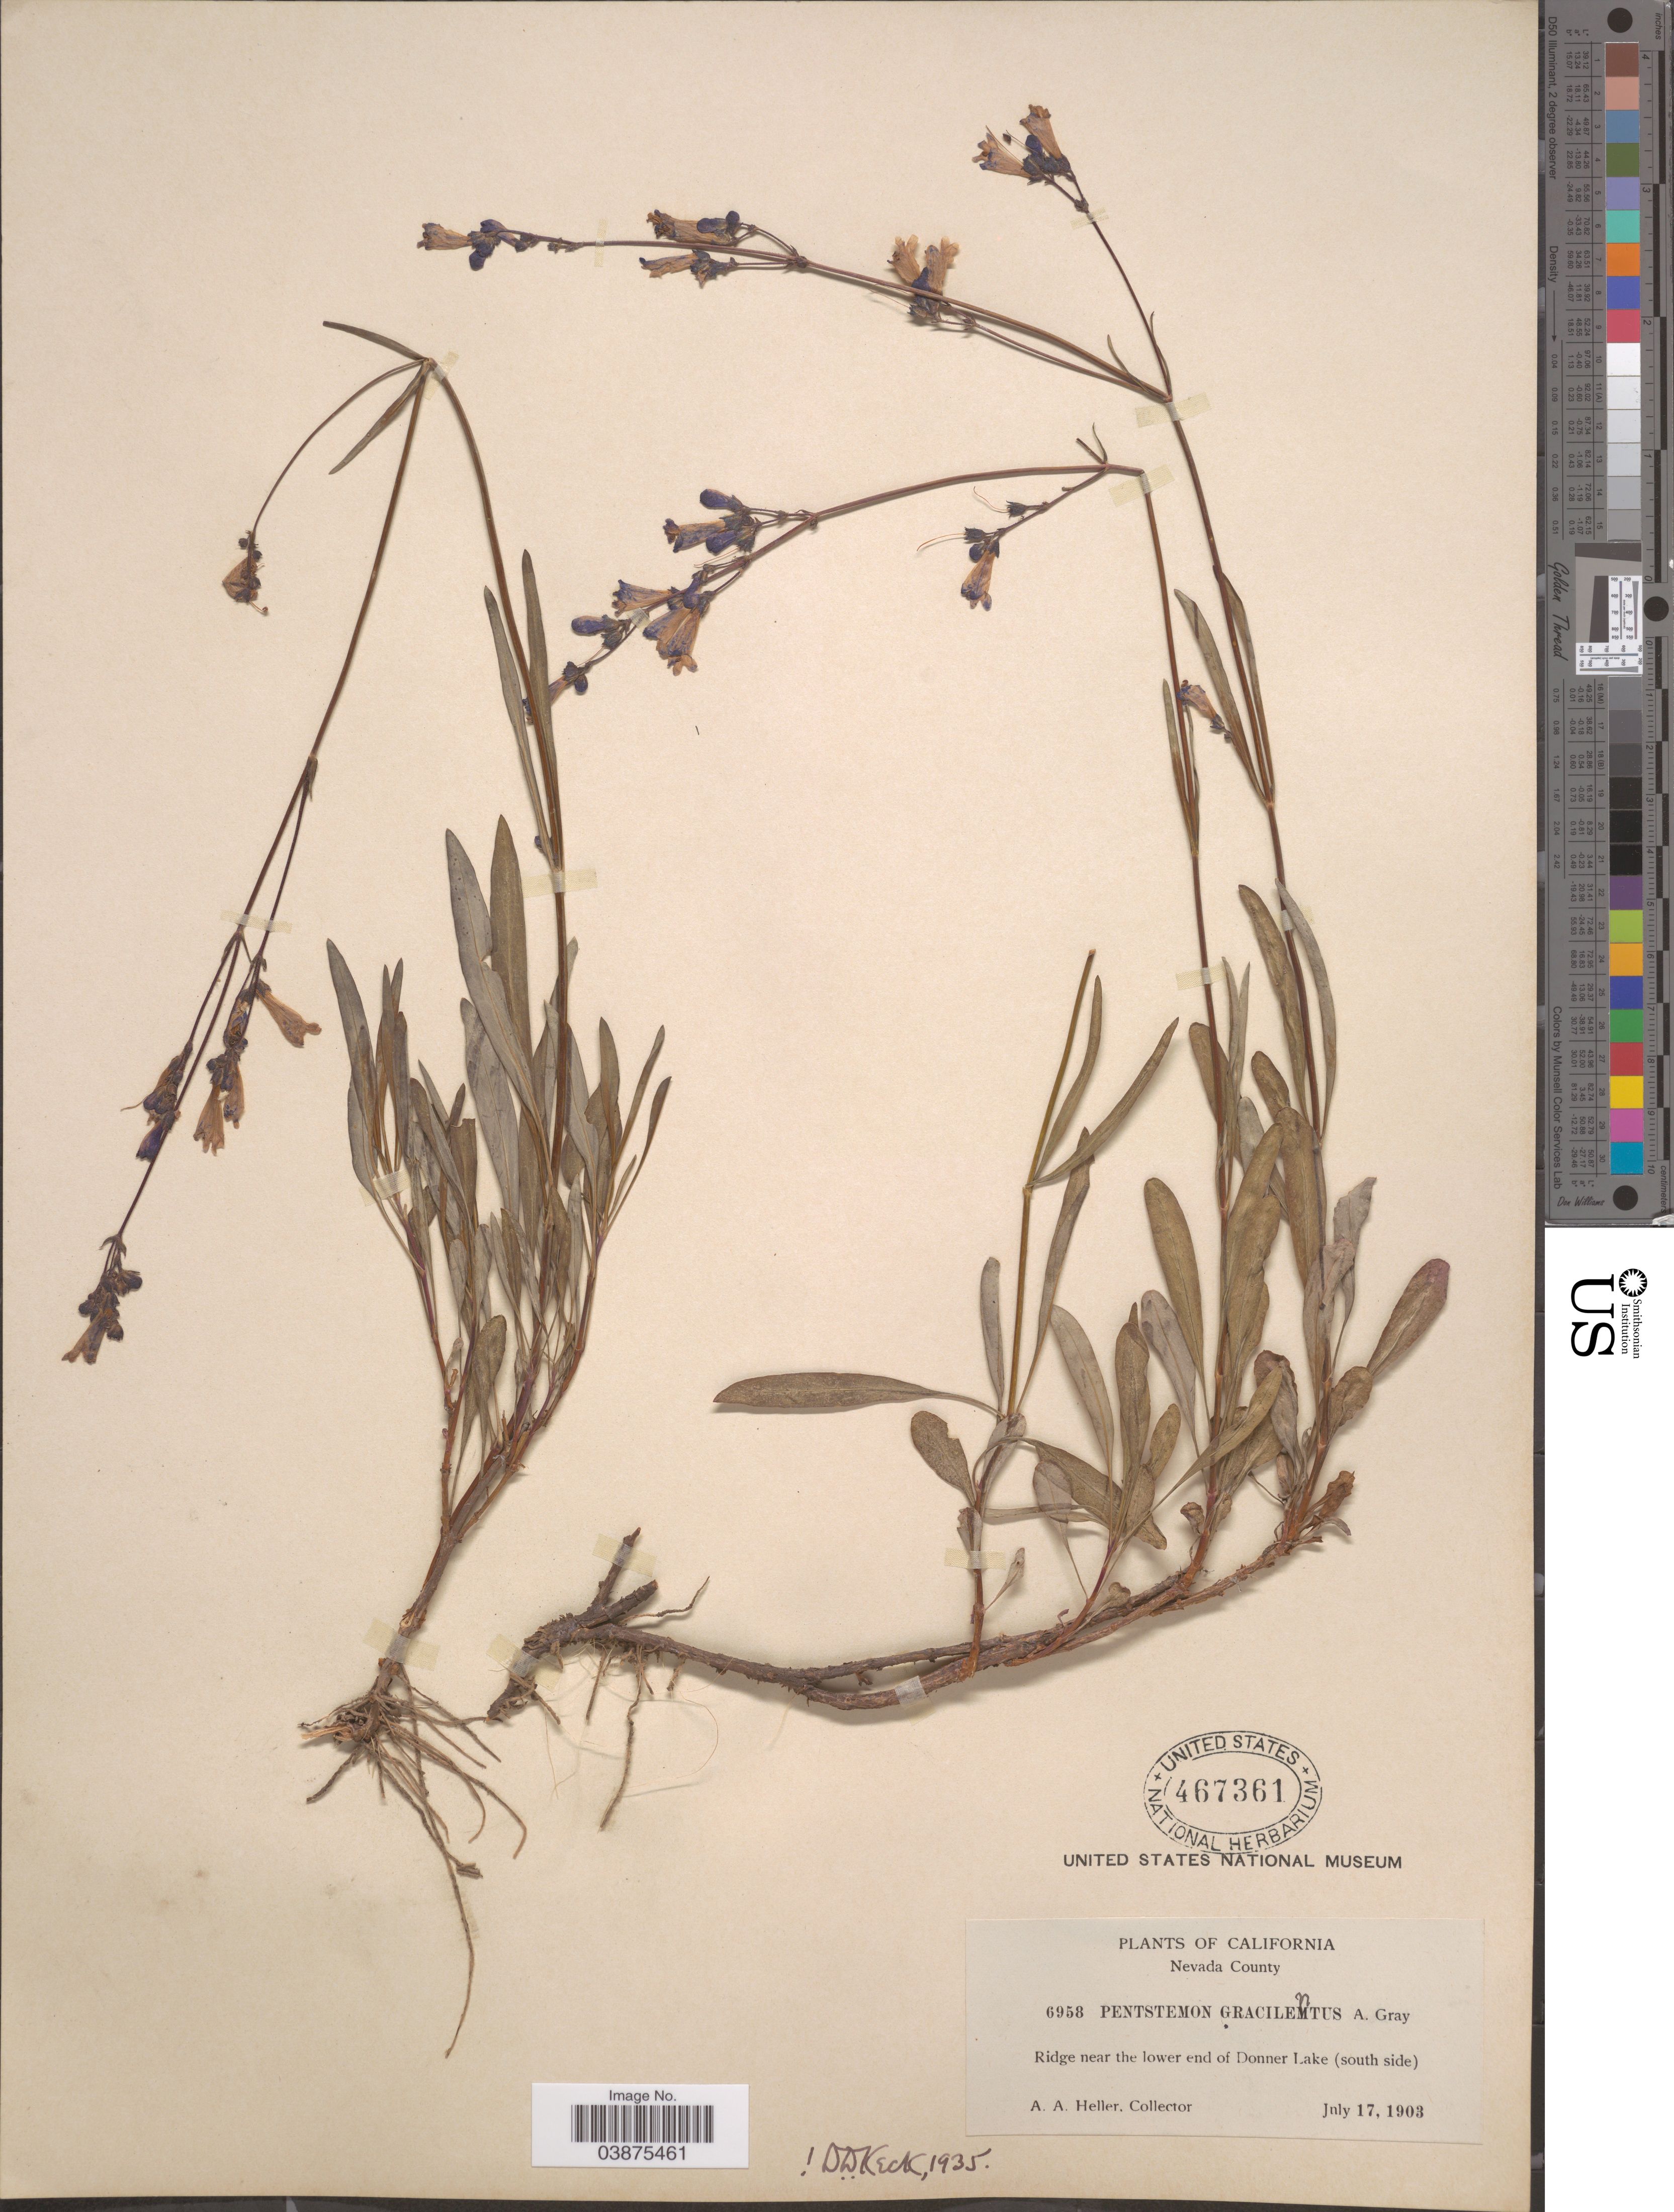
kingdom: Plantae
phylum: Tracheophyta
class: Magnoliopsida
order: Lamiales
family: Plantaginaceae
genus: Penstemon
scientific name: Penstemon gracilentus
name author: A. Gray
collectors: A. A. Heller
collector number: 6958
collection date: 1903-07-17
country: United States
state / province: California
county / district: Nevada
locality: Nevada County. Ridge near the lower end of Donner Lake (south side).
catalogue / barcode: US 467361